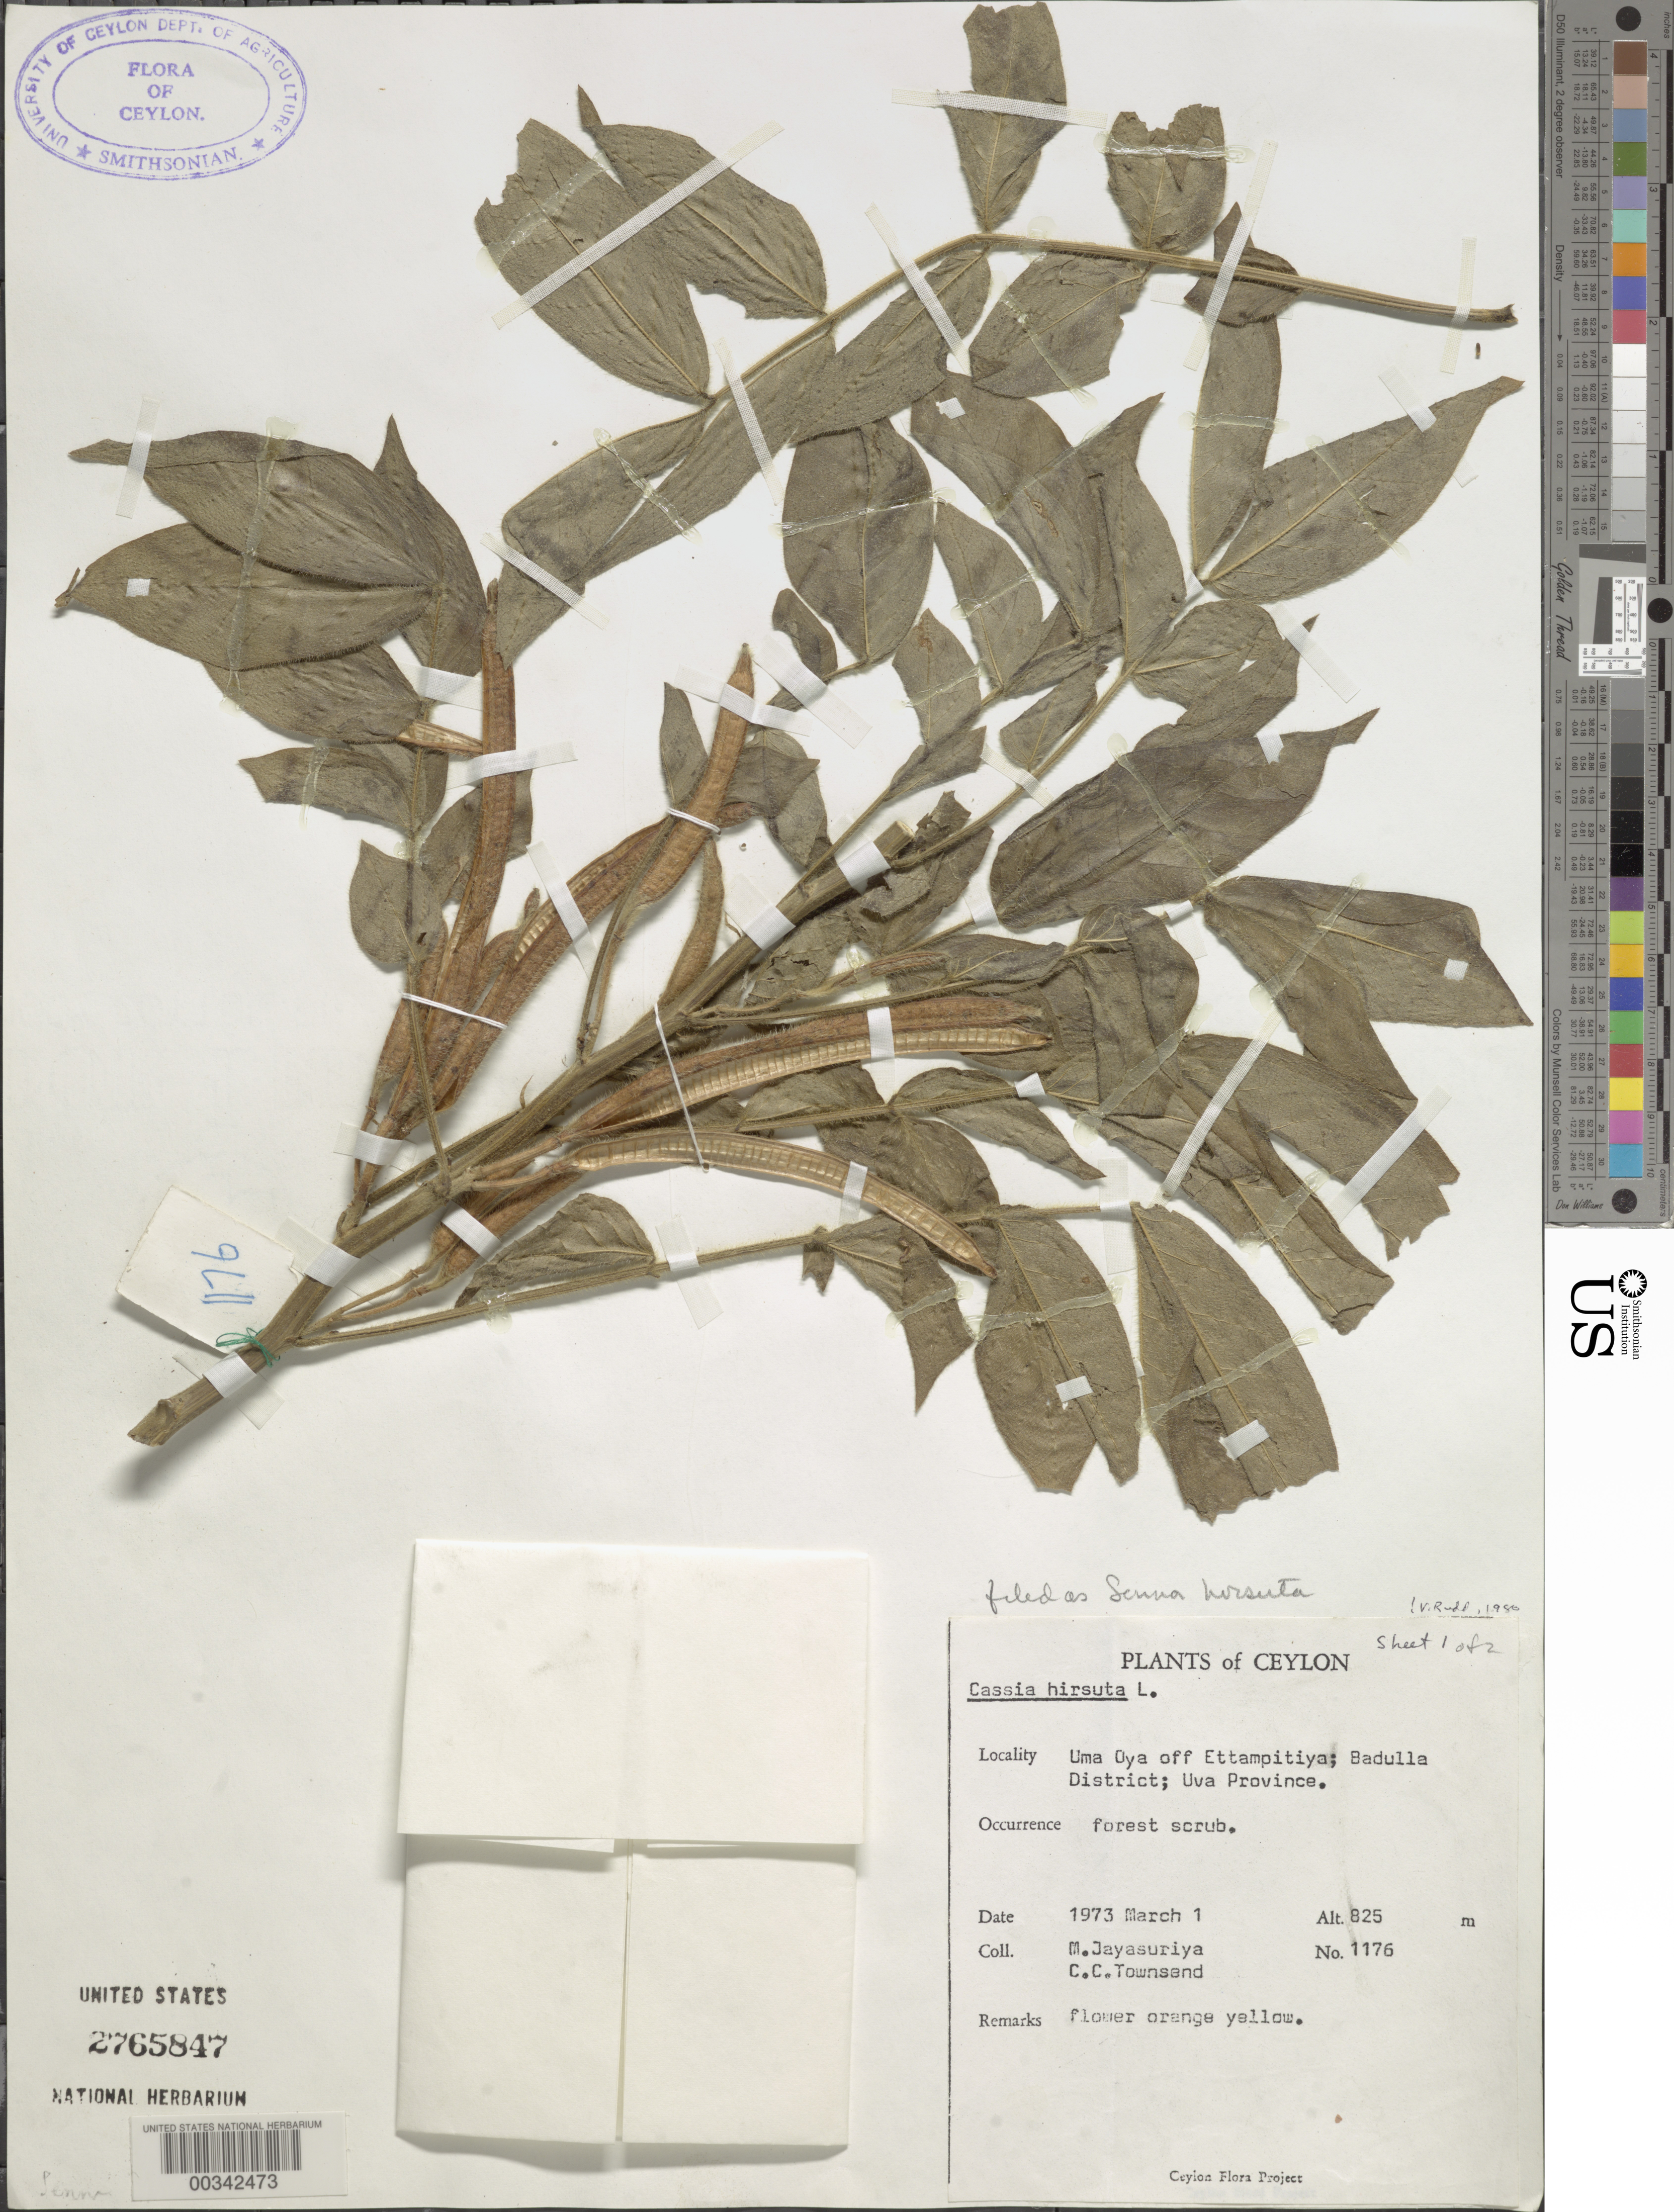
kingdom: Plantae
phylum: Tracheophyta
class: Magnoliopsida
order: Fabales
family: Fabaceae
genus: Senna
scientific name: Senna hirsuta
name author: (L.) H.S. Irwin & Barneby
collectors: A. H. Jayasuriya & C. C. Townsend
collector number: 1176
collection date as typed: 01 Mar 1973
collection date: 1973-03-01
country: Sri Lanka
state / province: Uva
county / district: Badulla Dist.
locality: Uma oya off ettampitiya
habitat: Forest scrub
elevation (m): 825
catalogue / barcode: US 2765847